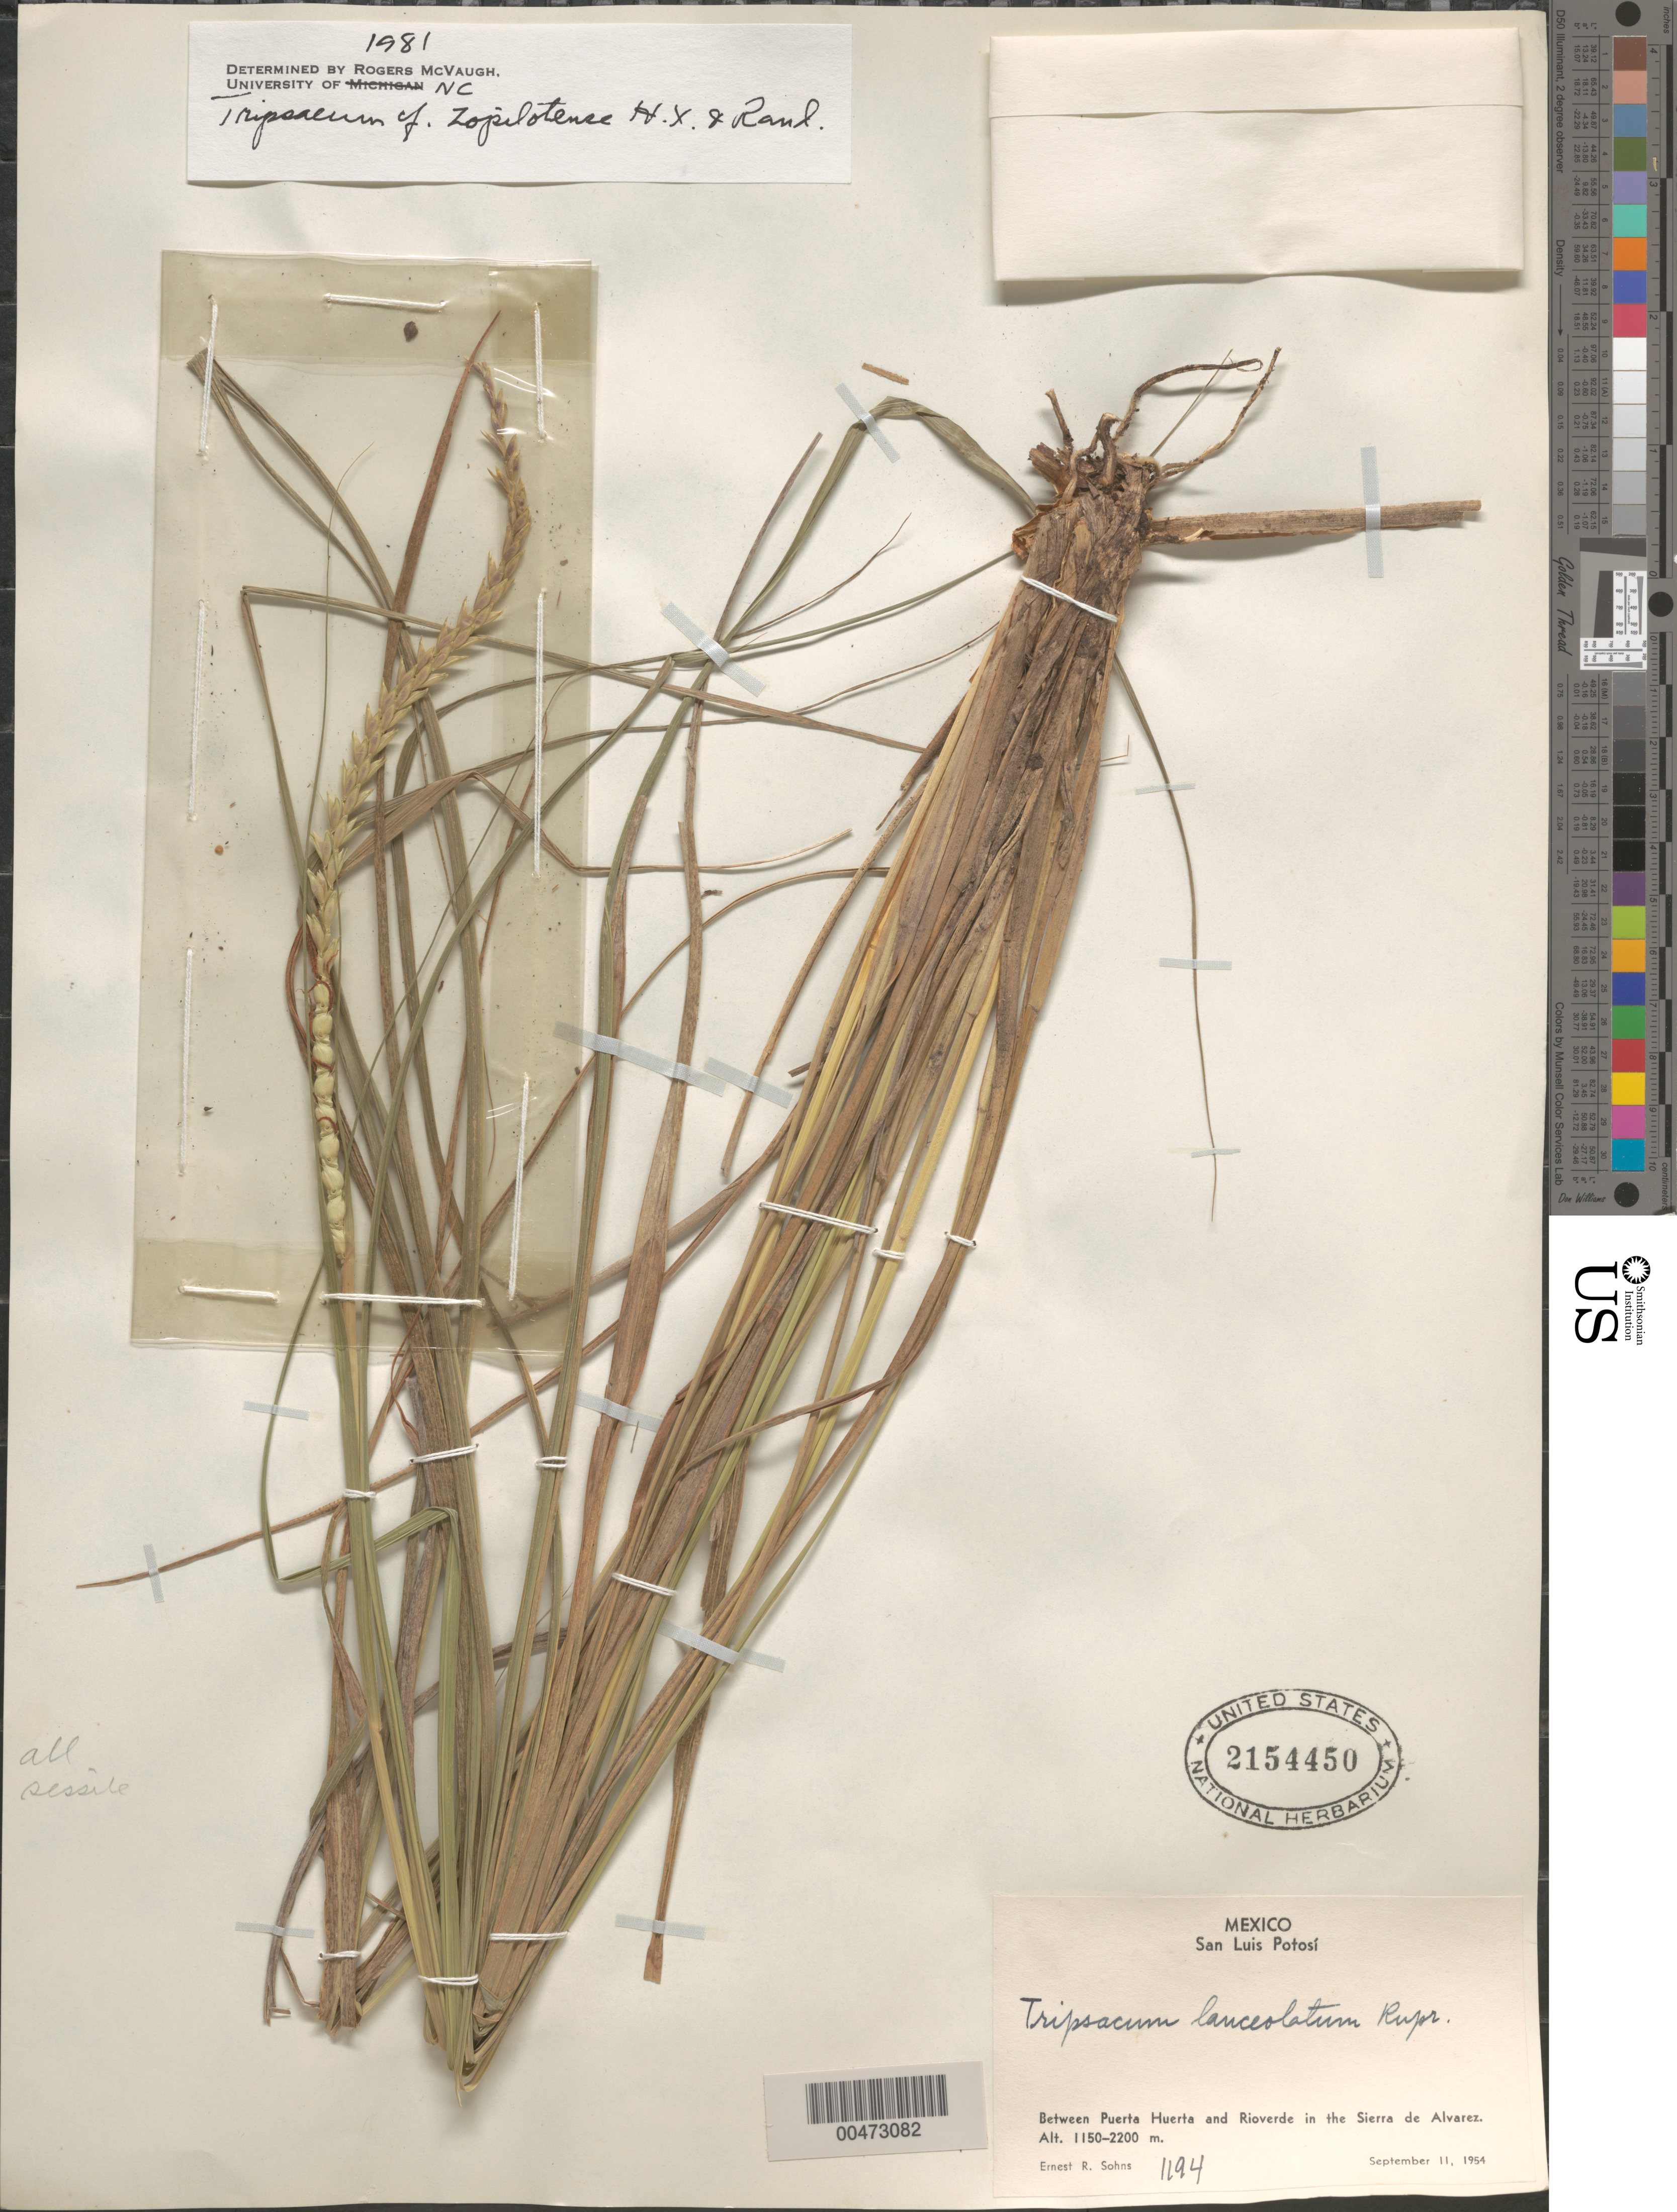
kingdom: Plantae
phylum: Tracheophyta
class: Liliopsida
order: Poales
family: Poaceae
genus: Tripsacum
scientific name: Tripsacum zapolitense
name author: Hern.-Xol. & Randolph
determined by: McVaugh, R.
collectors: E. R. Sohns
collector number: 1194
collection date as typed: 11 Sep 1954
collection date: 1954-09-11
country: Mexico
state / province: San Luis Potosi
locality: Between Puerta Huerta & Rioverde in the Sierra de Alvarez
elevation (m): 1150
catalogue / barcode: US 2154450